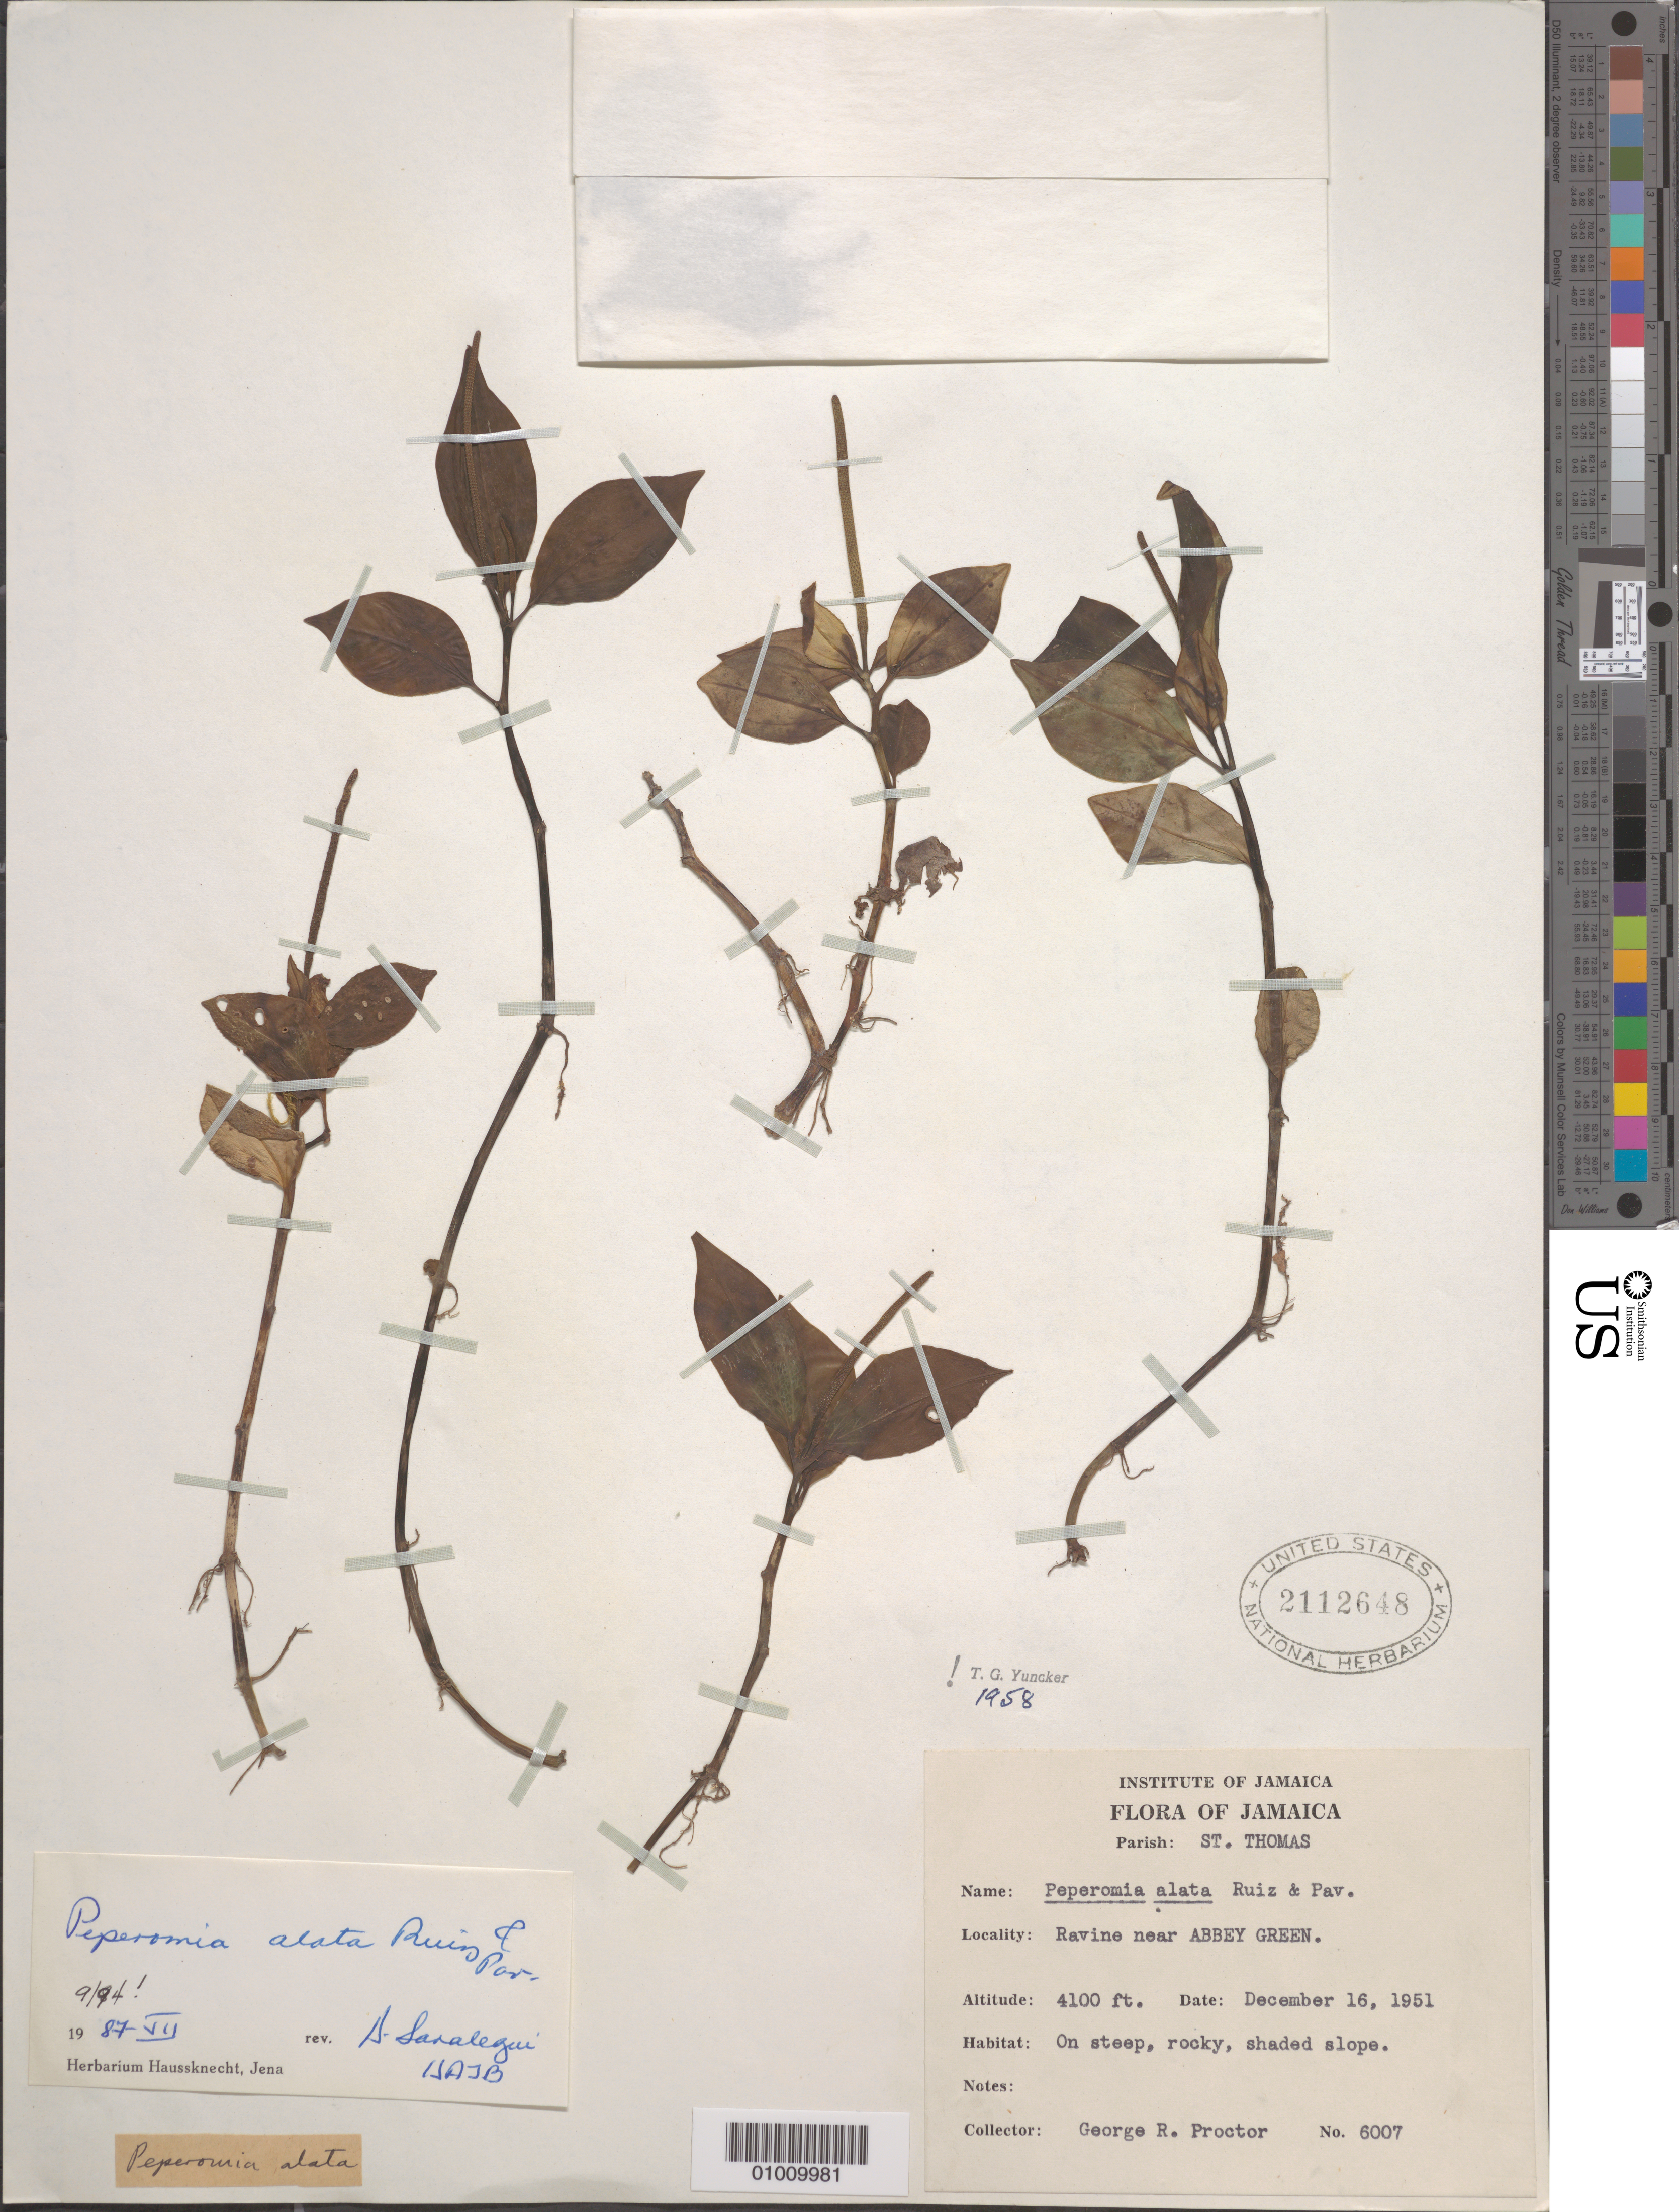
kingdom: Plantae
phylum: Tracheophyta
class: Magnoliopsida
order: Piperales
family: Piperaceae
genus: Peperomia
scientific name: Peperomia alata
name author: Ruiz & Pav.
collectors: G. R. Proctor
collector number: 6007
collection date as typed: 16 Dec 1951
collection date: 1951-12-16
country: Jamaica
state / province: Saint Thomas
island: Jamaica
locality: On steep, rocky, shaded slope. Ravine near Abbey Green.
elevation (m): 1250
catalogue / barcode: US 2112648